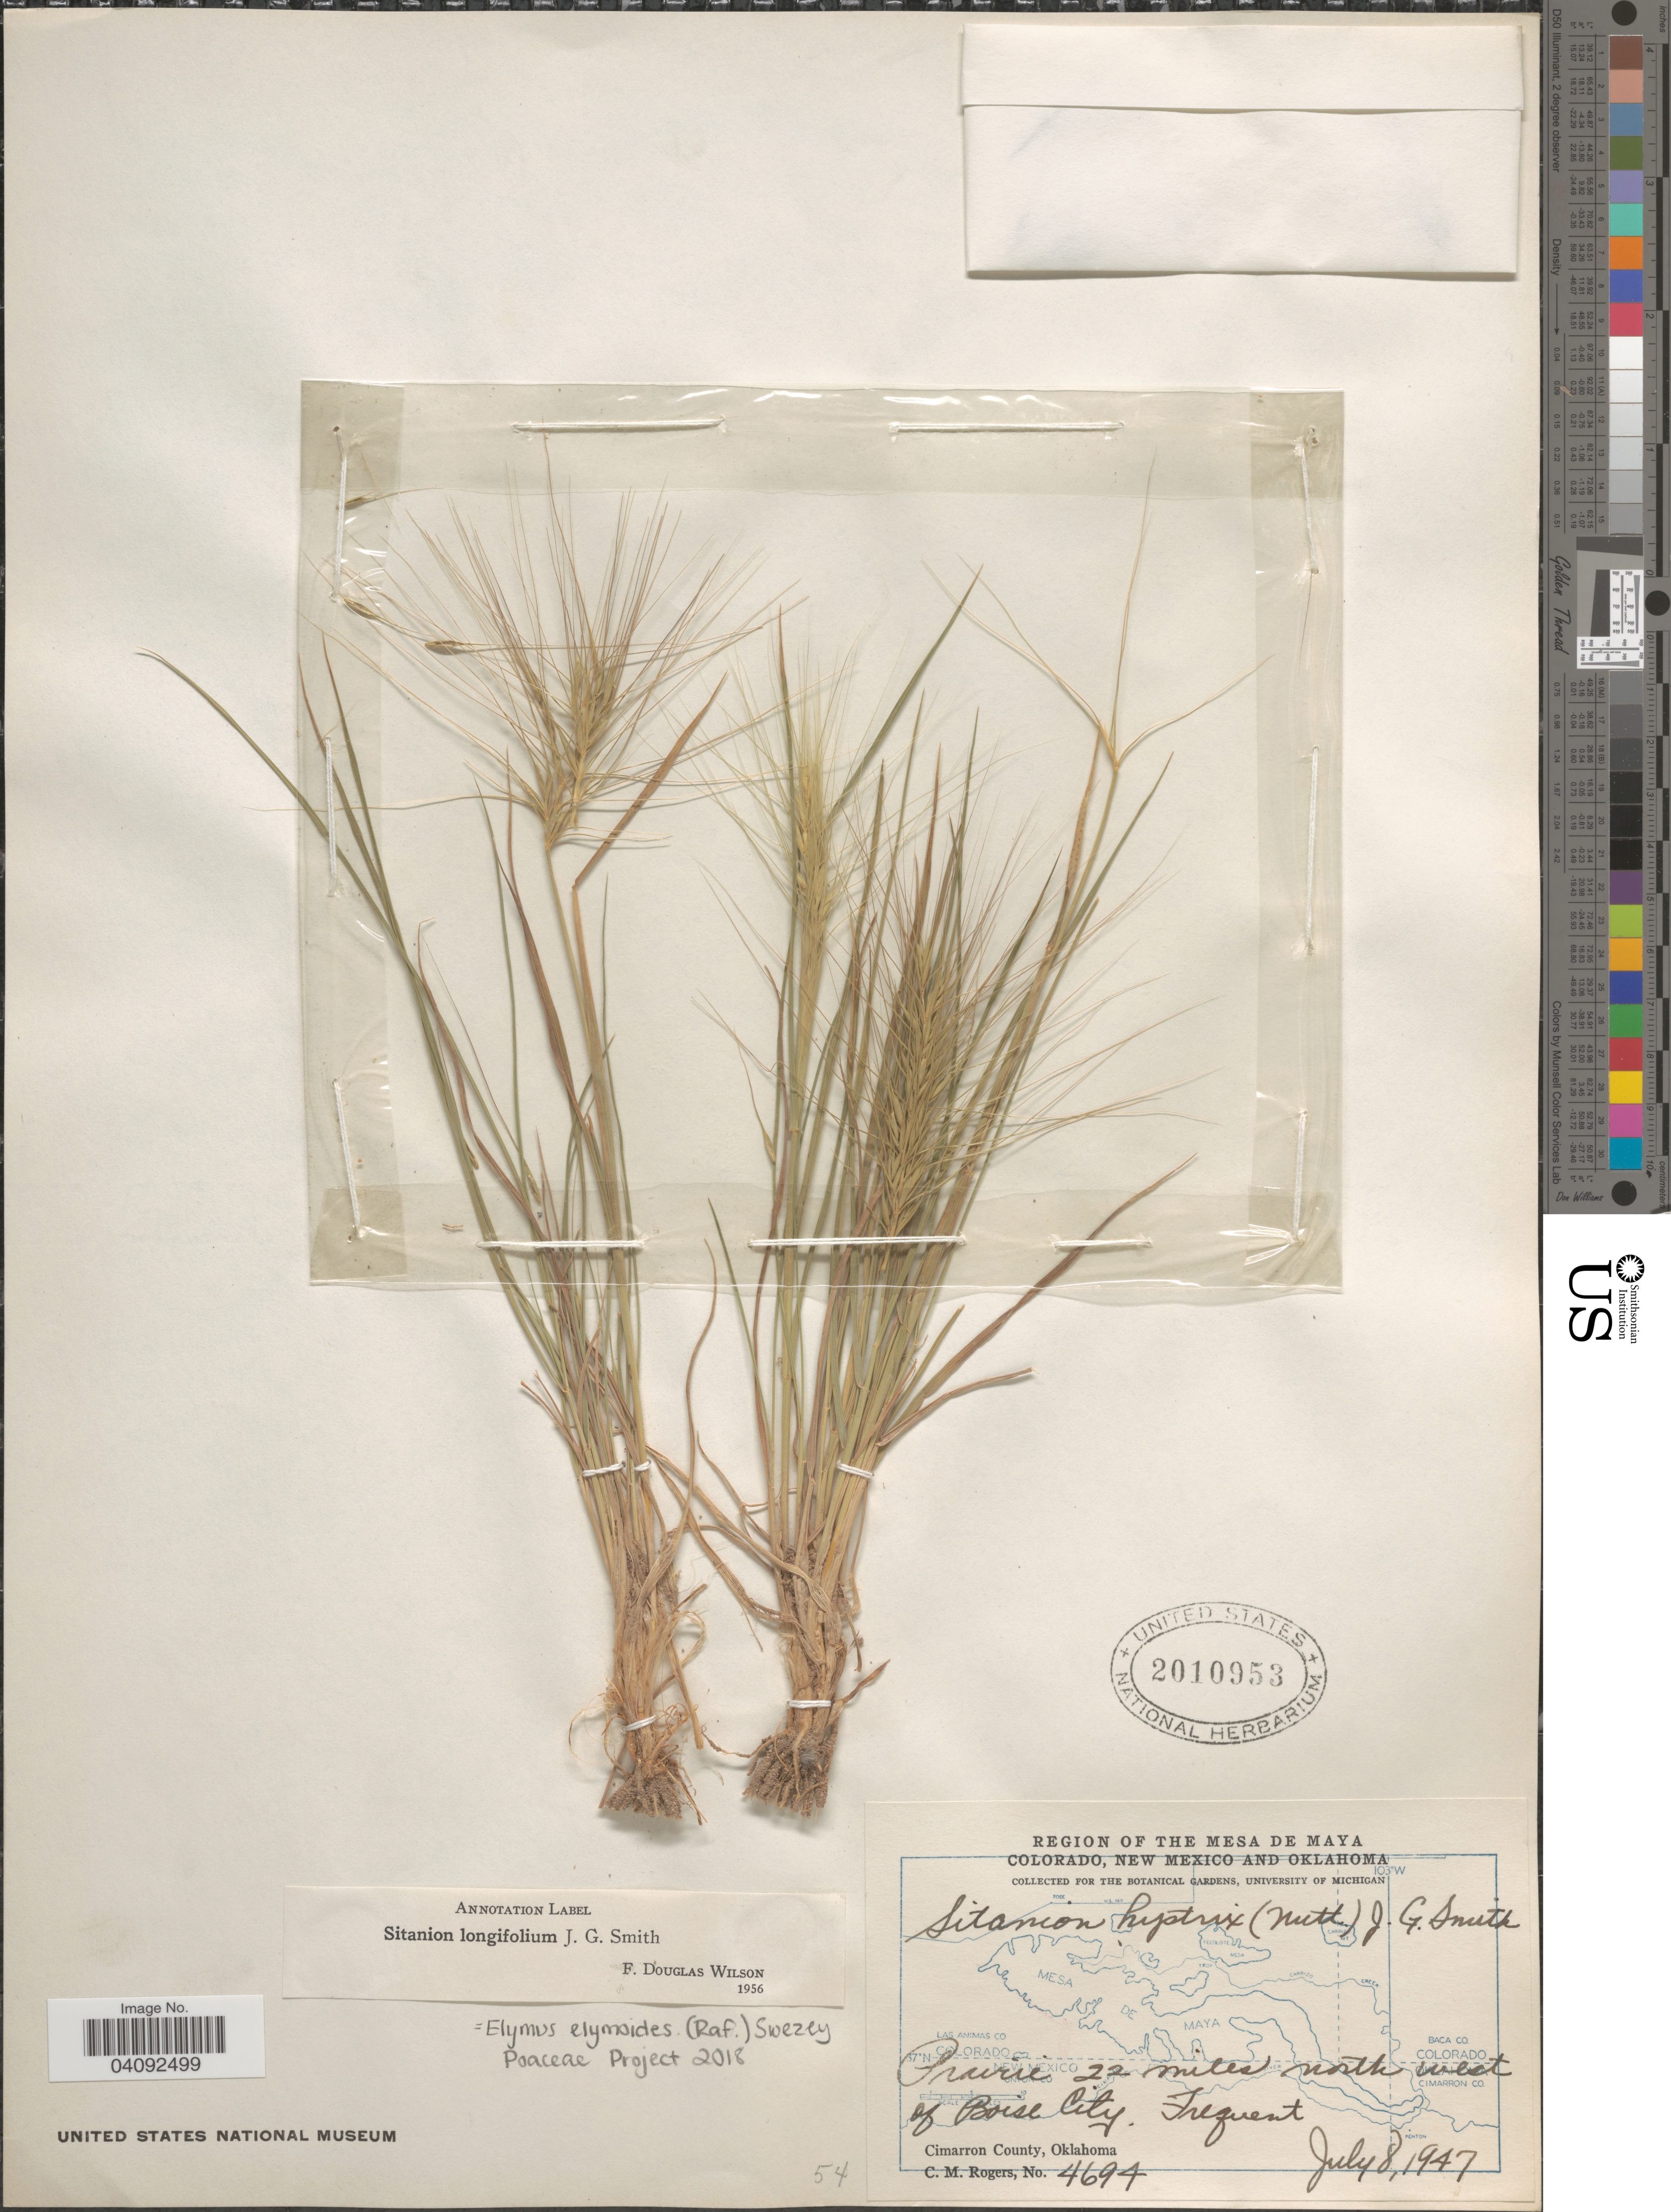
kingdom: Plantae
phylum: Tracheophyta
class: Liliopsida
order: Poales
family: Poaceae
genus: Elymus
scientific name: Elymus elymoides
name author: (Raf.) Swezey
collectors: C. M. Rogers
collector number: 4694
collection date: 1947-07-08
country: United States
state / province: Oklahoma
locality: Region of The Mesa De Maya. Prairie 22 miles north west of Boise City.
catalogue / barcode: US 2010953